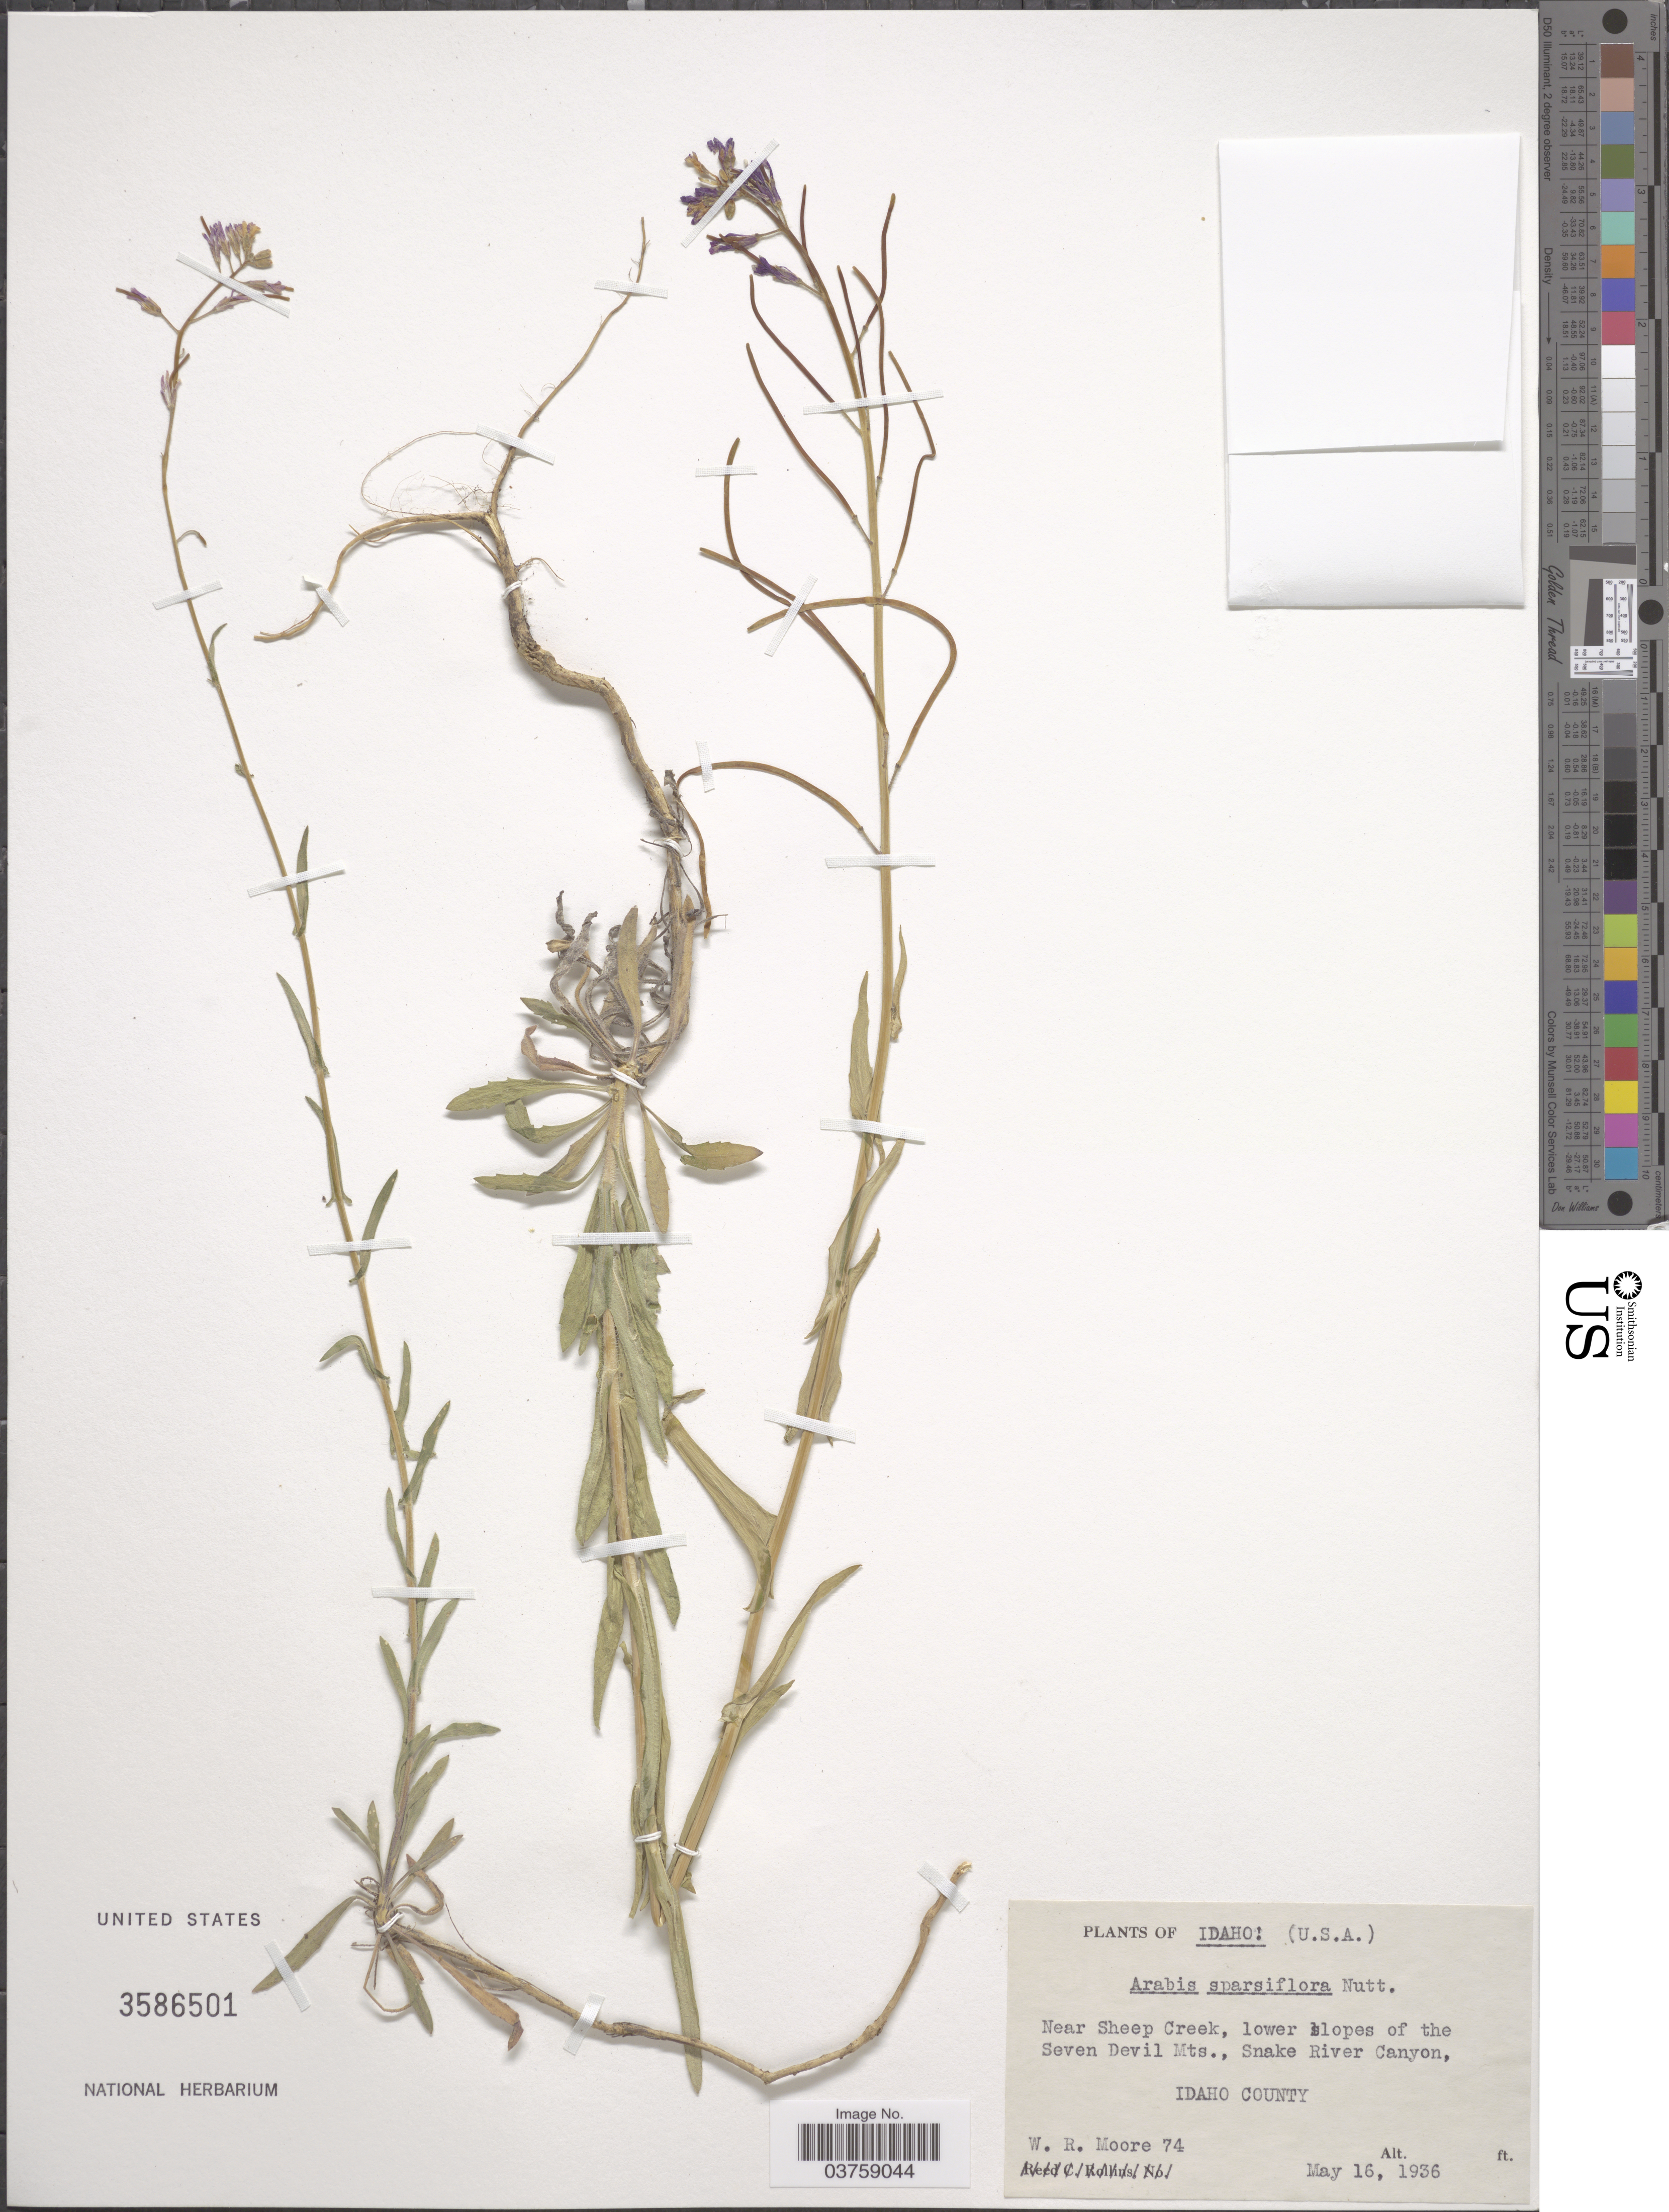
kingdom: Plantae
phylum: Tracheophyta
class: Magnoliopsida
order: Brassicales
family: Brassicaceae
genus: Arabis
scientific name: Arabis sparsiflora var. sparsiflora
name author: Nutt.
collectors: W. Moore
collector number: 74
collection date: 1936-05-16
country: United States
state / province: Idaho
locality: Near Sheep Creek, lower slopes of the Seven Devil Mts., Snake River Canyon, Idaho County.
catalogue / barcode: US 3586501